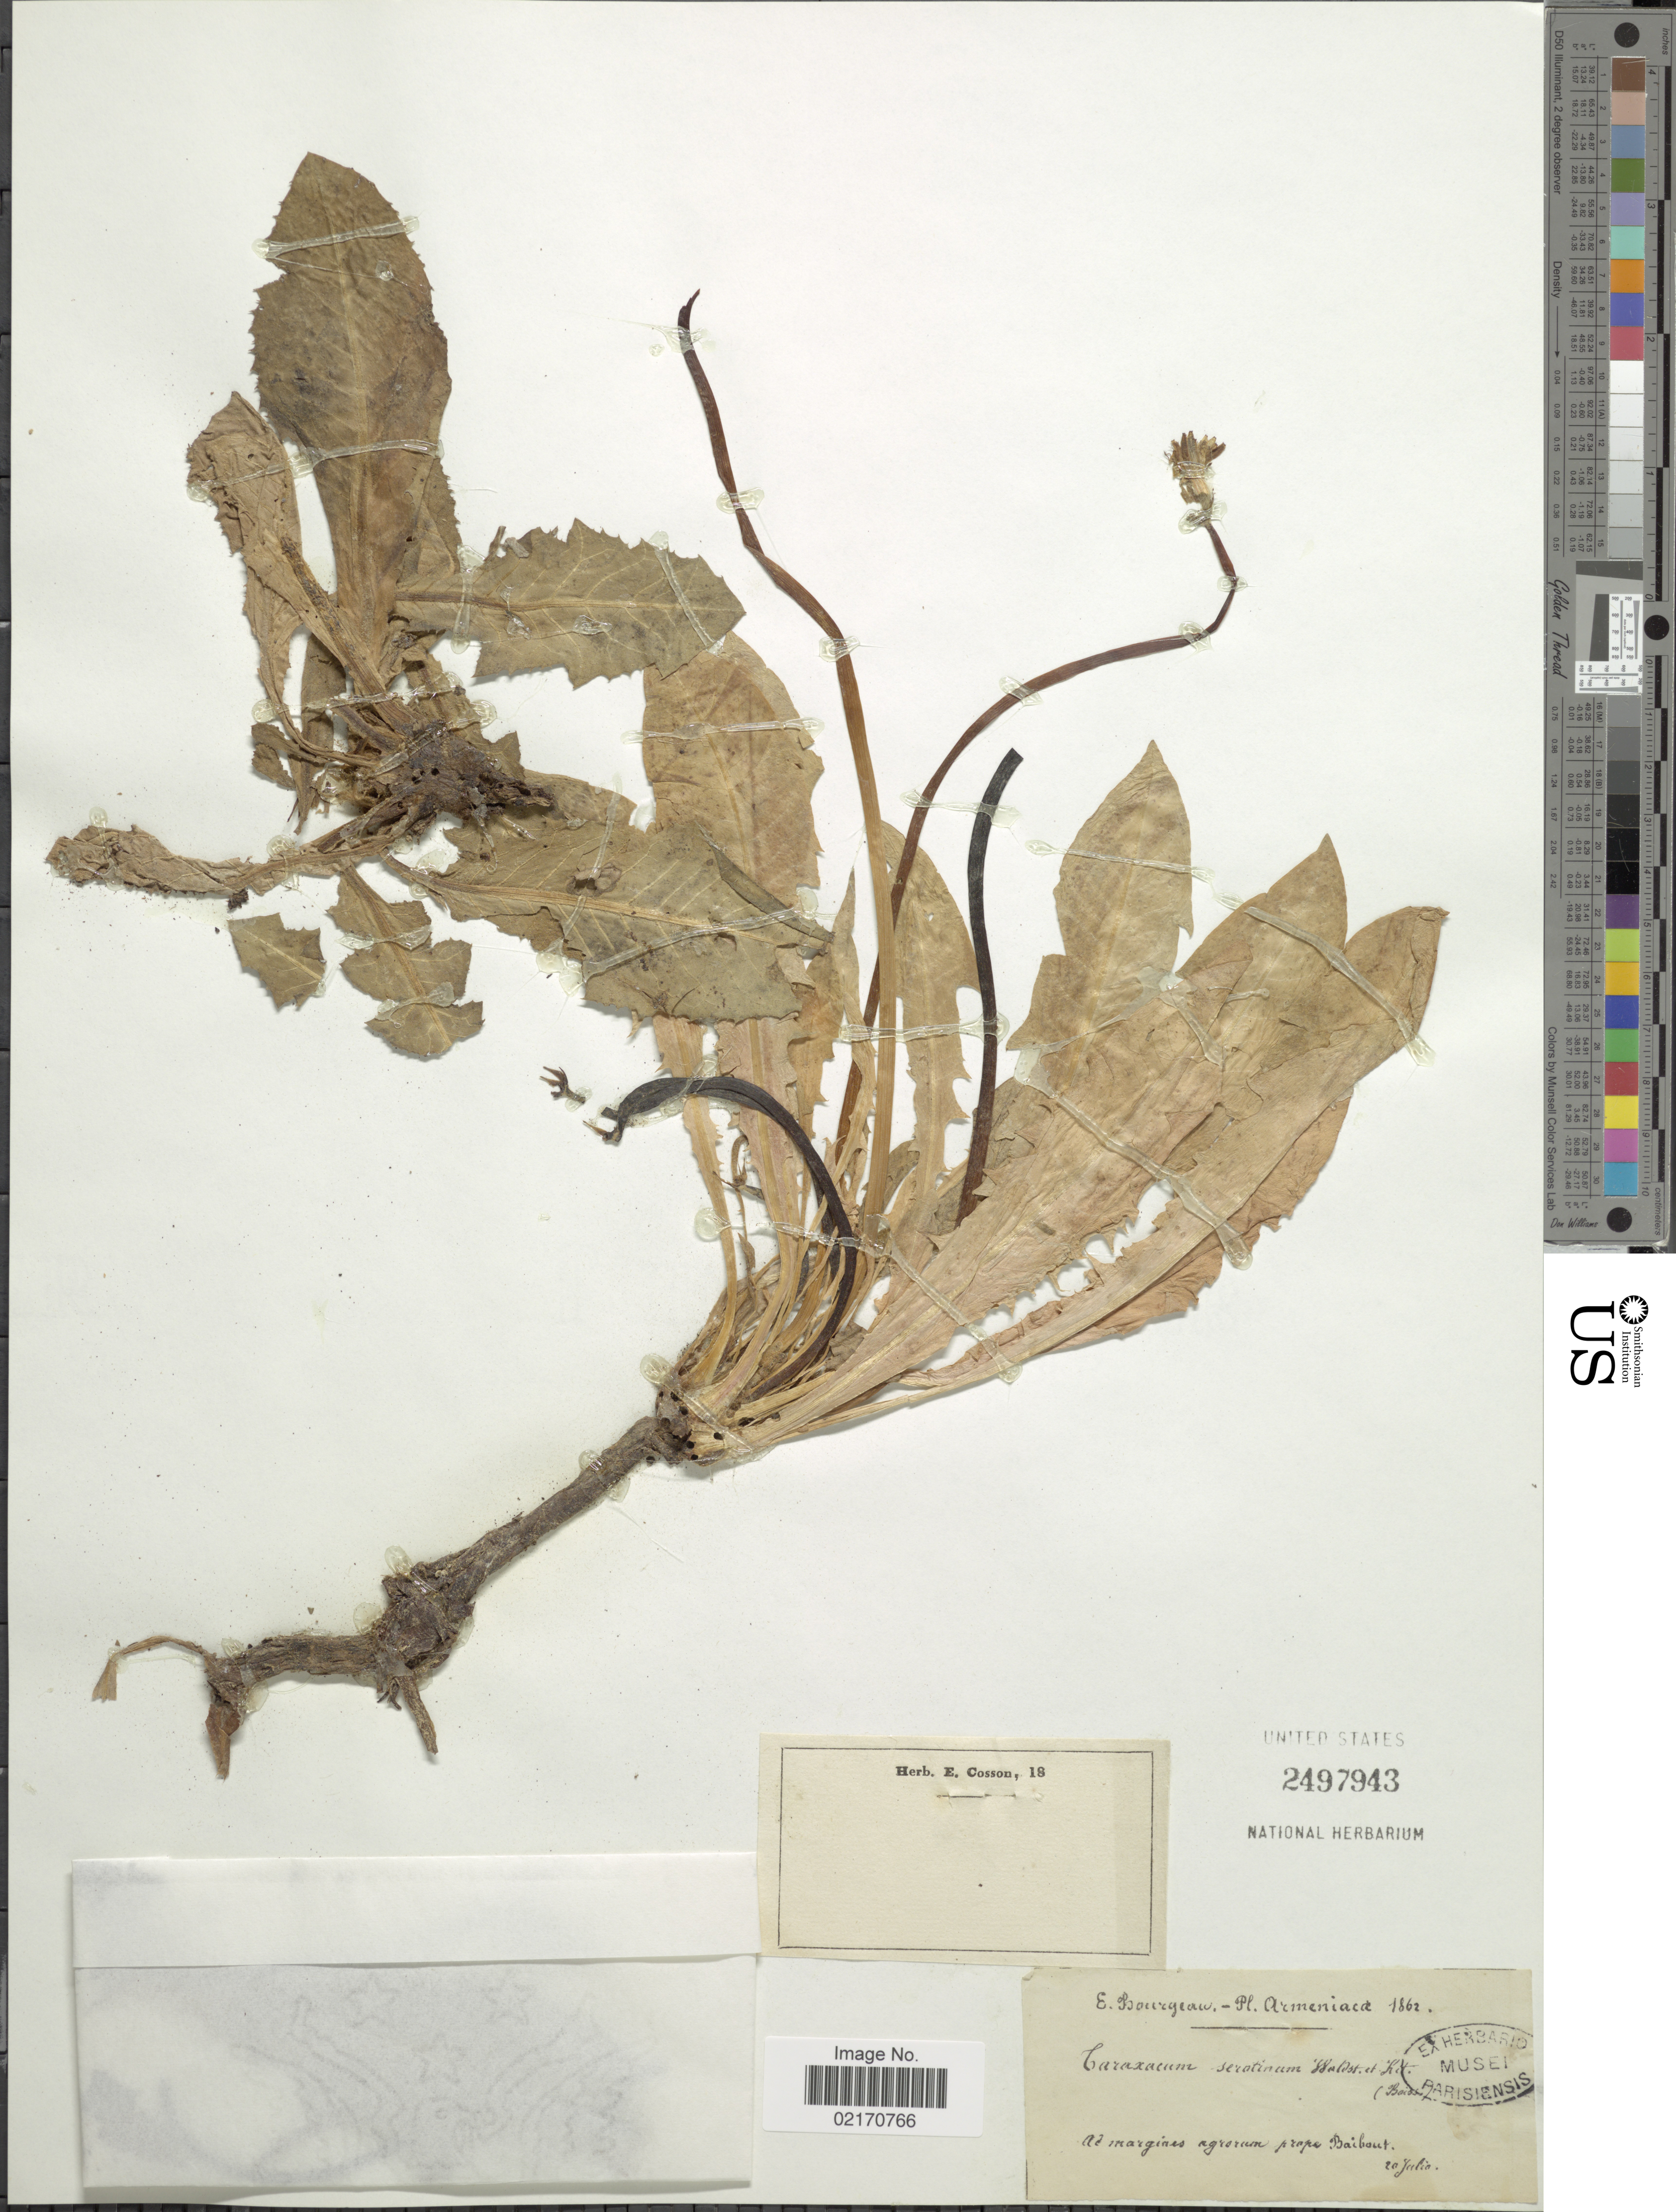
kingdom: Plantae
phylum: Tracheophyta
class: Magnoliopsida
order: Asterales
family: Asteraceae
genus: Taraxacum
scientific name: Taraxacum serotinum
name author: (Waldst. & Kit.) Fisch.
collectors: E. Bourgeau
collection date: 1862-07-20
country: Armenia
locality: Ad margines agrorum prope Baibout.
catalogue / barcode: US 2497943